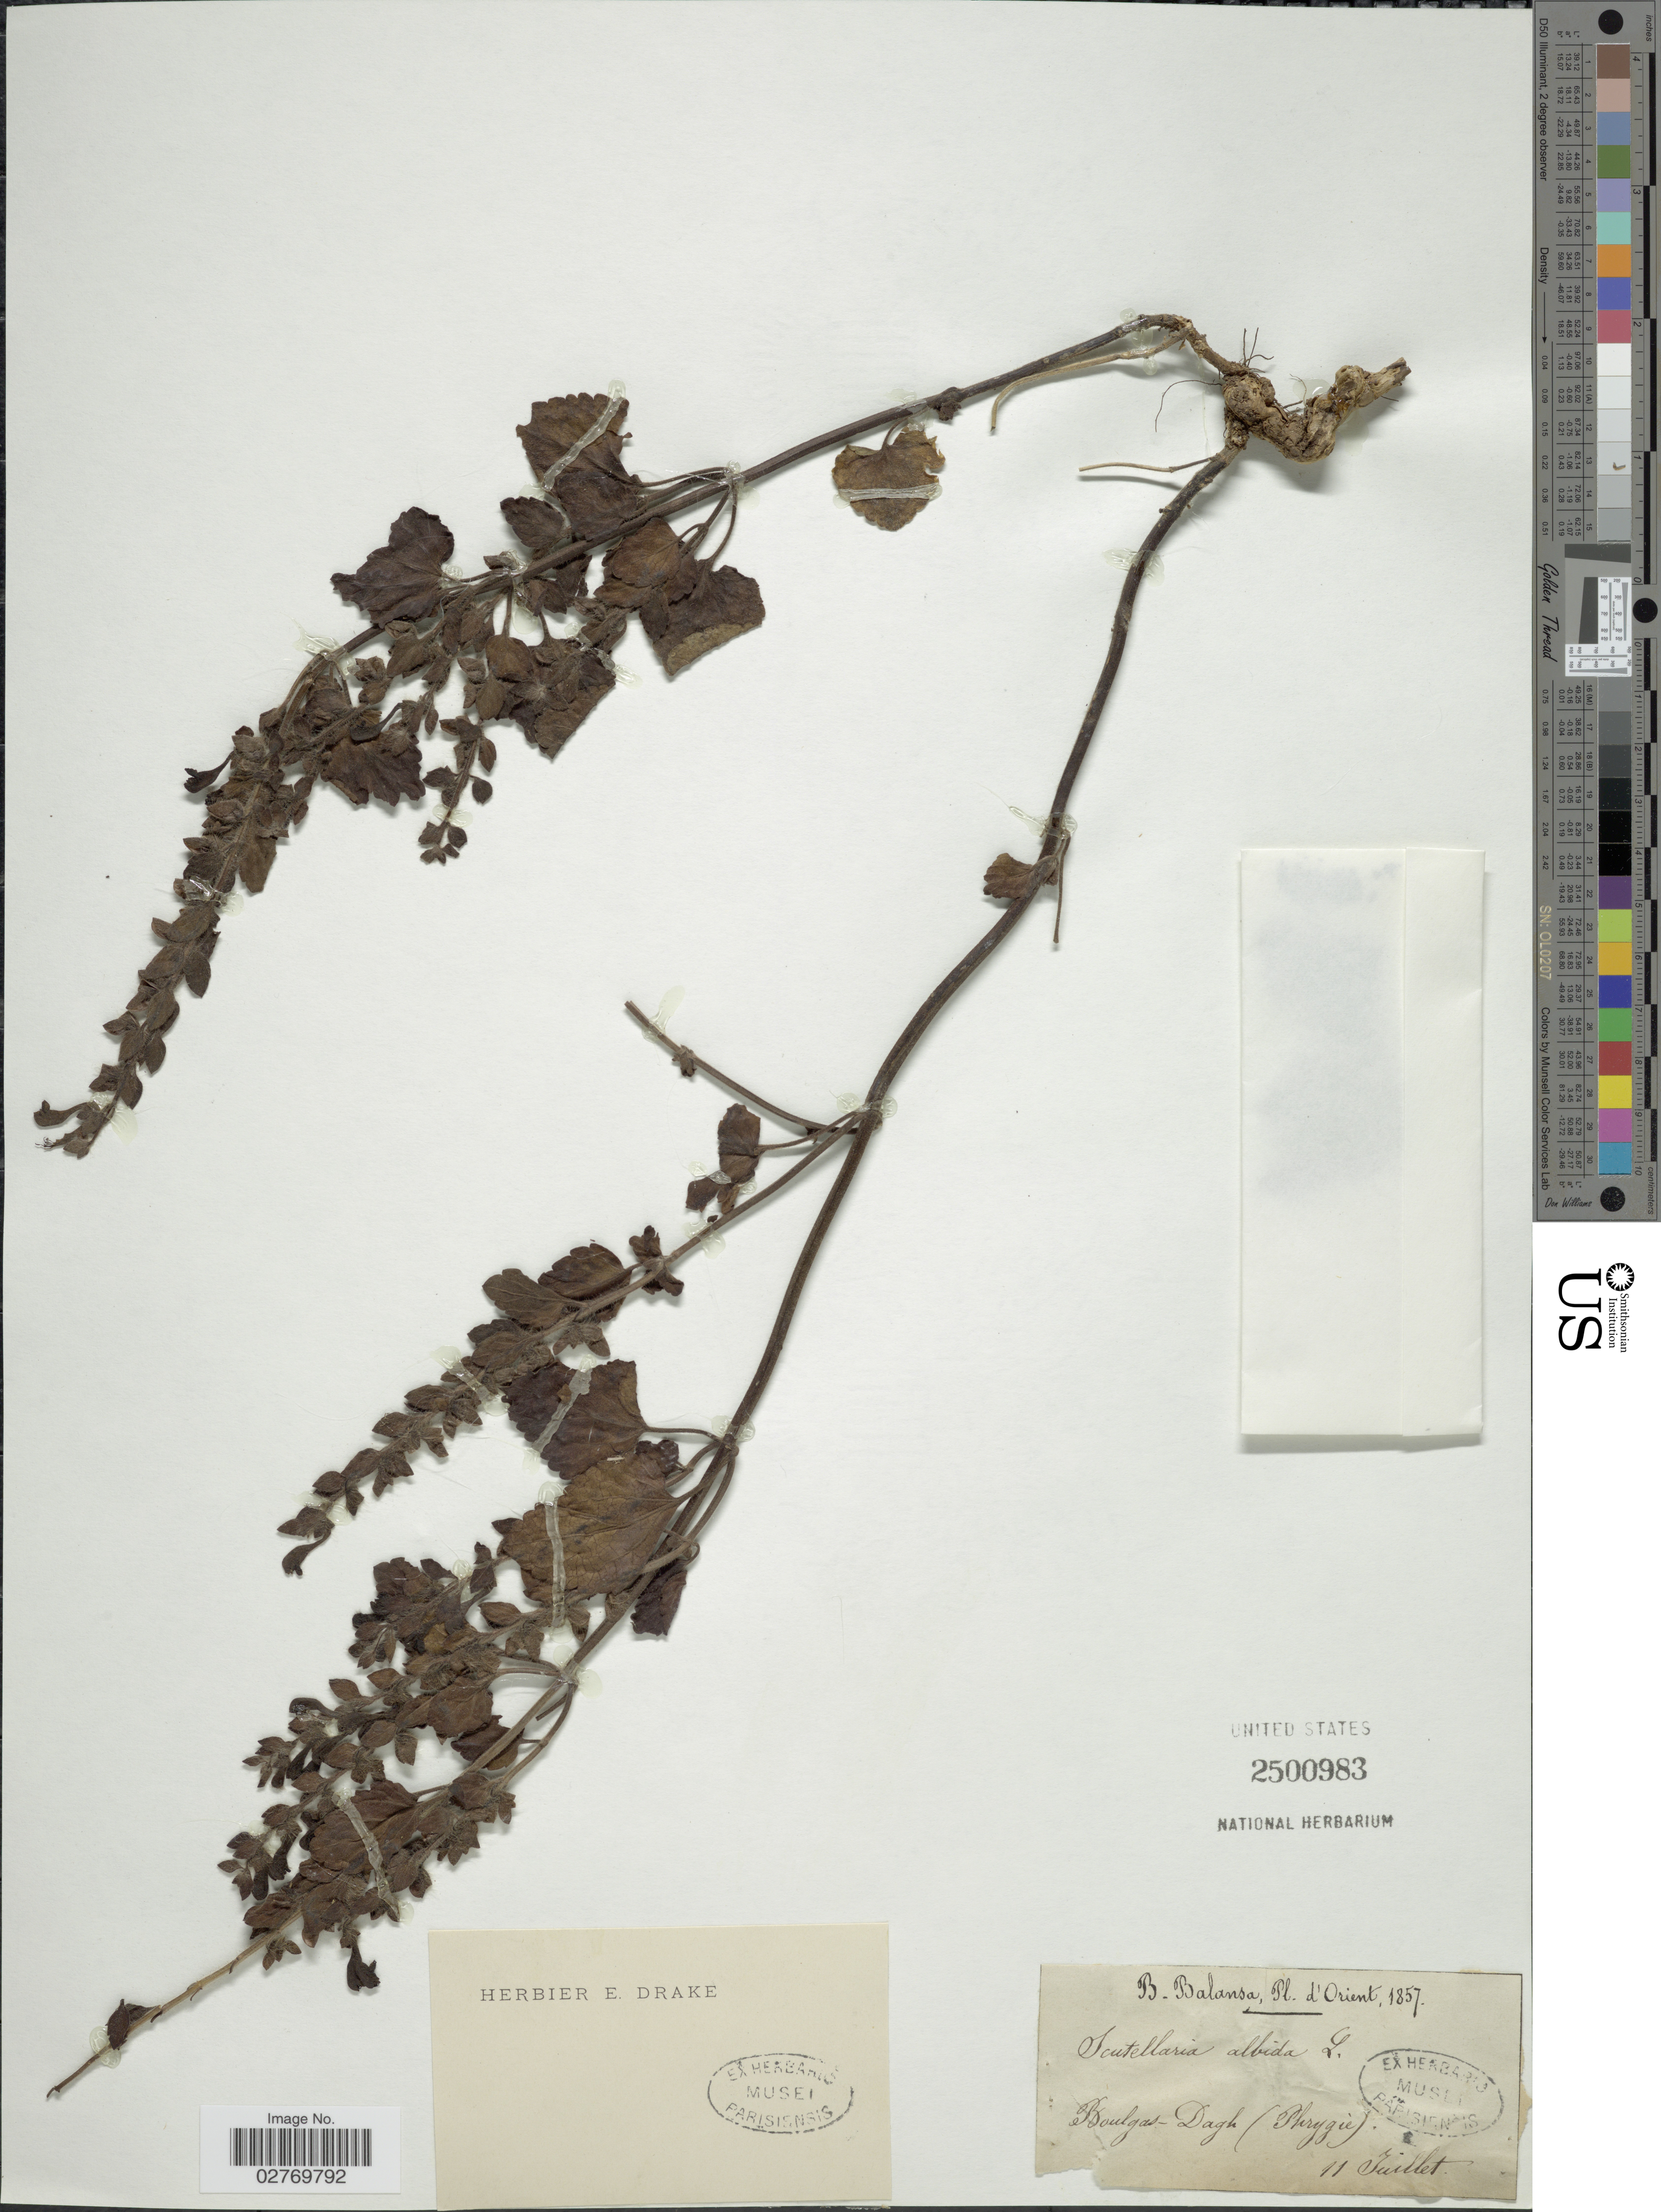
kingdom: Plantae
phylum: Tracheophyta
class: Magnoliopsida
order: Lamiales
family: Lamiaceae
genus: Scutellaria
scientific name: Scutellaria albida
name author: L.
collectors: B. Balansa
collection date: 1857-07-11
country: Turkey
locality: D'Orient. Boulgas-Dagh (Phrygie).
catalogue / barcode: US 2500983